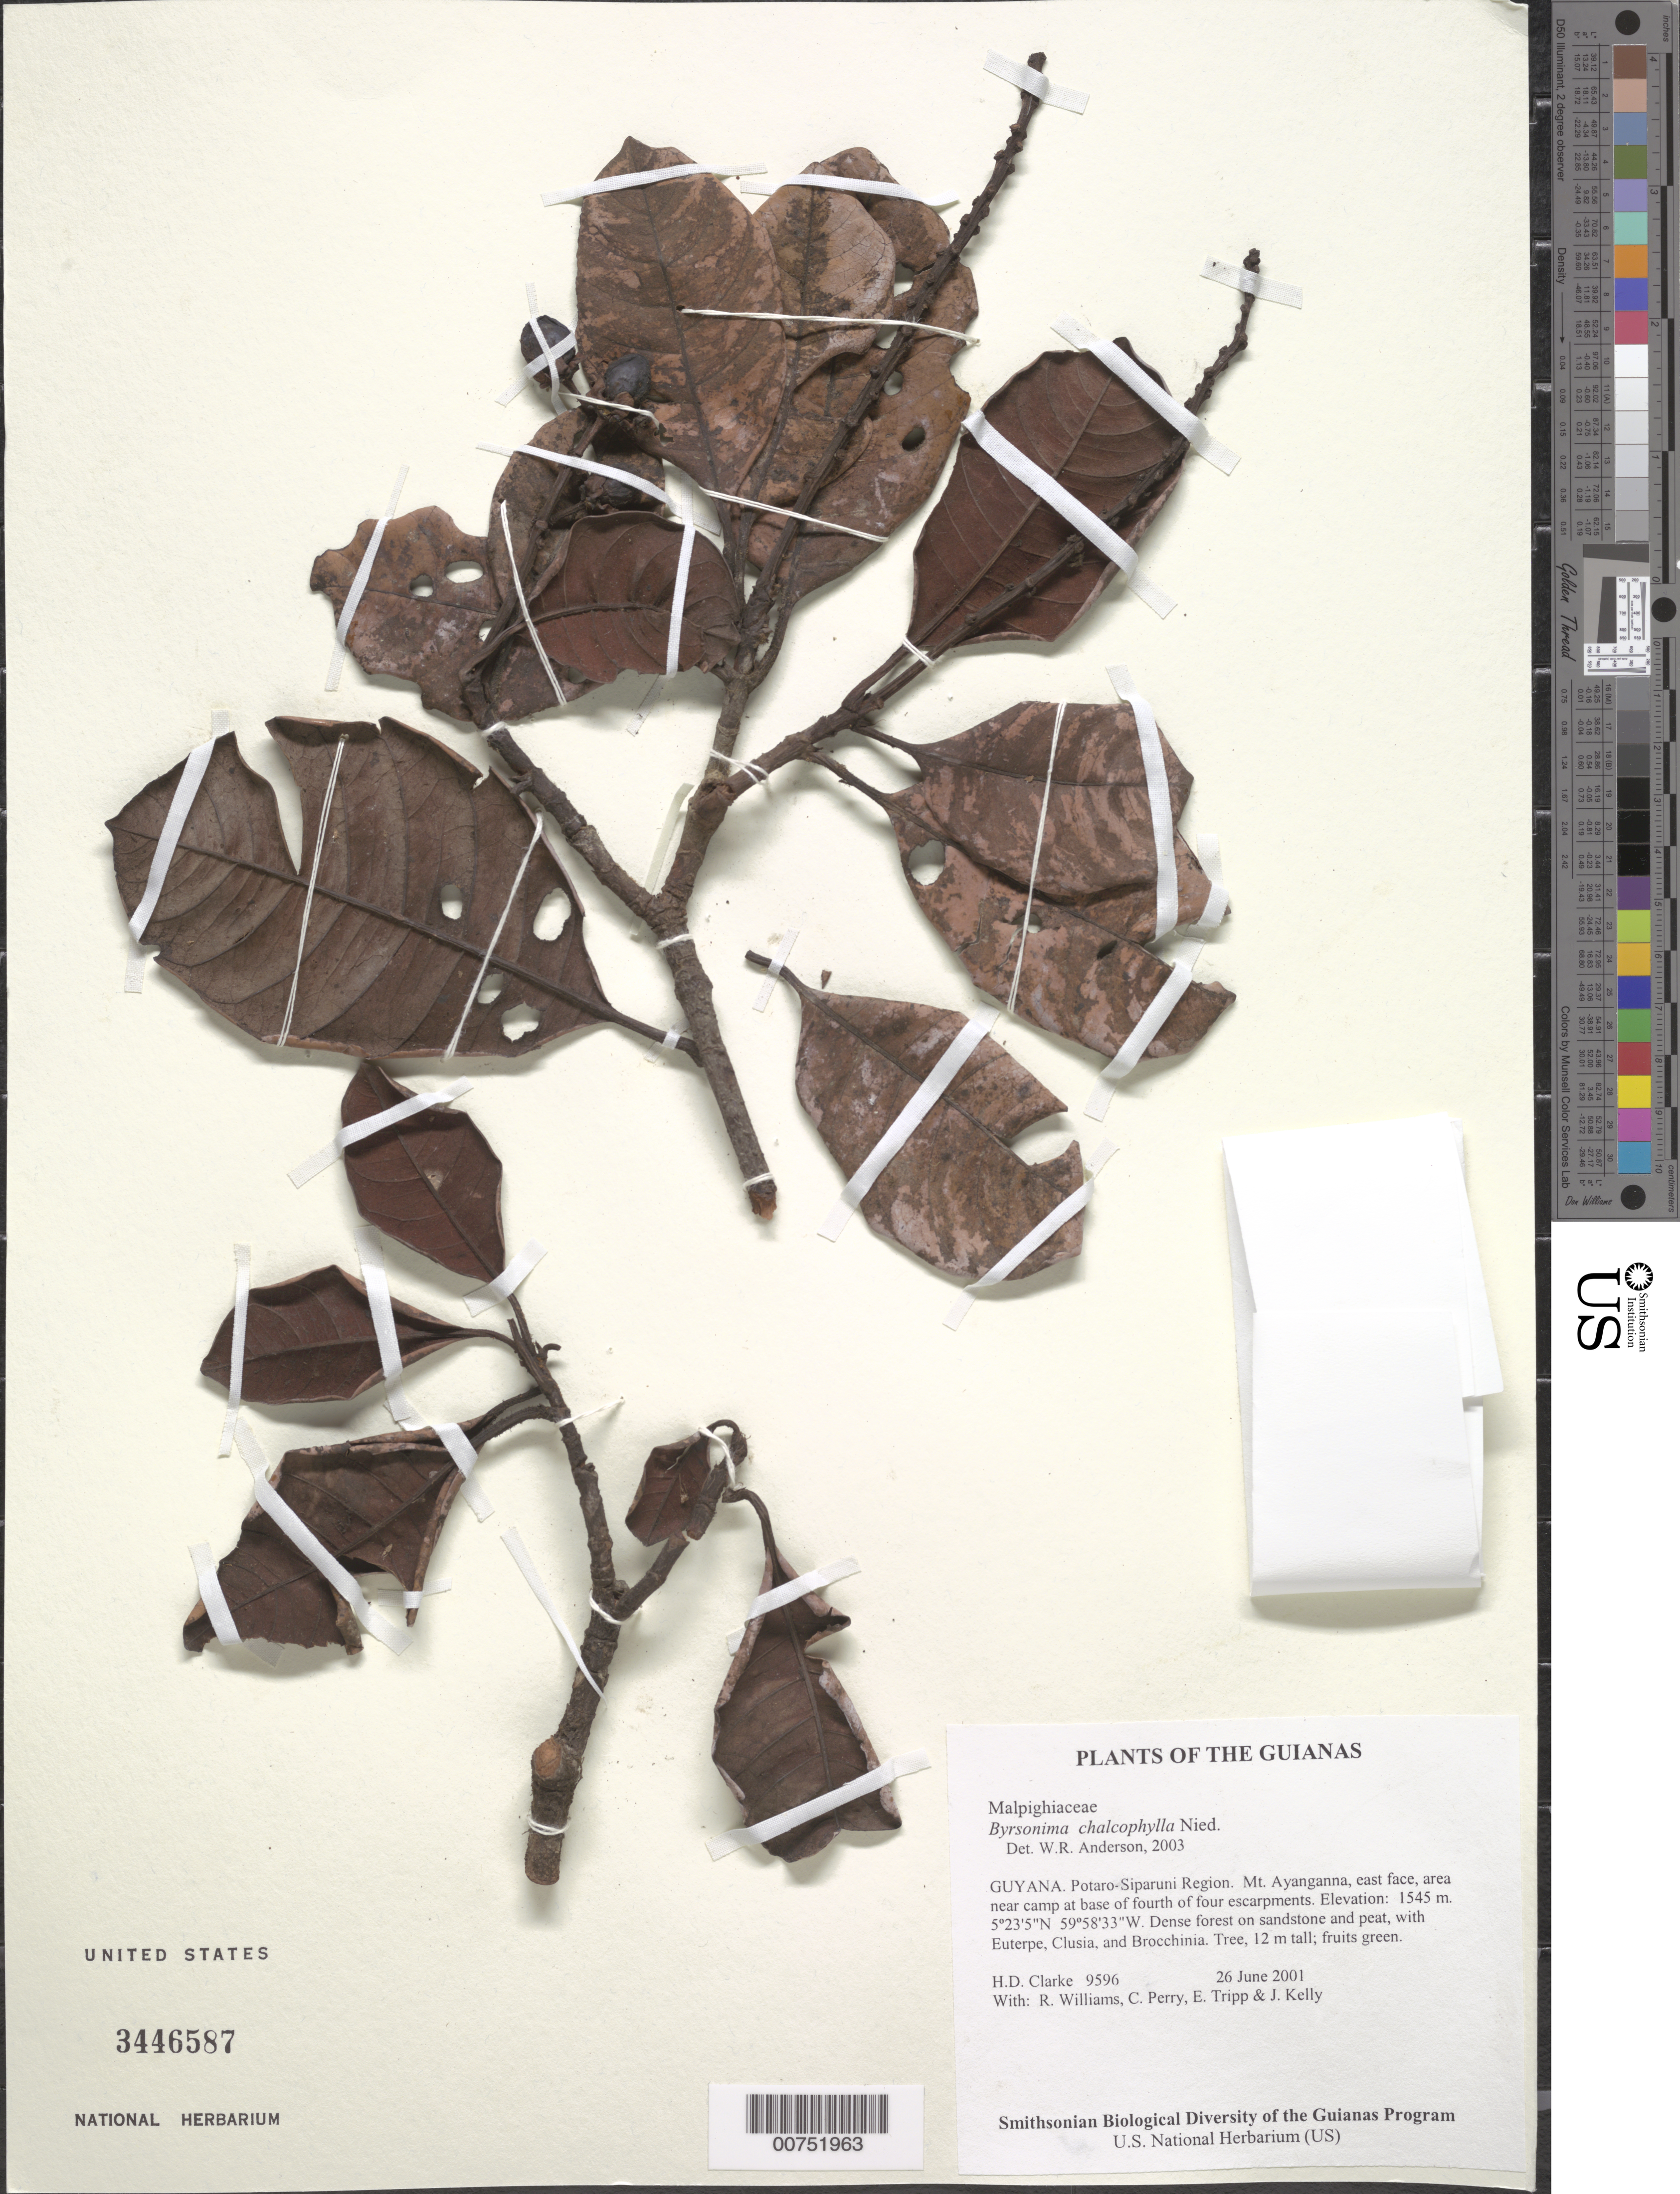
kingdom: Plantae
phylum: Tracheophyta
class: Magnoliopsida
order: Malpighiales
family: Malpighiaceae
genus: Byrsonima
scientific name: Byrsonima chalcophylla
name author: Nied.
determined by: Anderson, W. R., (MICH), University of Michigan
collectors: H. D. Clarke, R. Williams, C. Perry, E. Tripp & J. Kelly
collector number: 9596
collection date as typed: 26 June 2001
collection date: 2001-06-26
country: Guyana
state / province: Potaro-Siparuni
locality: Mt. Ayanganna, east face, area near camp at base of fourth of four escarpments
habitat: Dense forest on sandstone and peat, with Euterpe, Clusia, and Brocchinia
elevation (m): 1545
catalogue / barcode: US 3446587